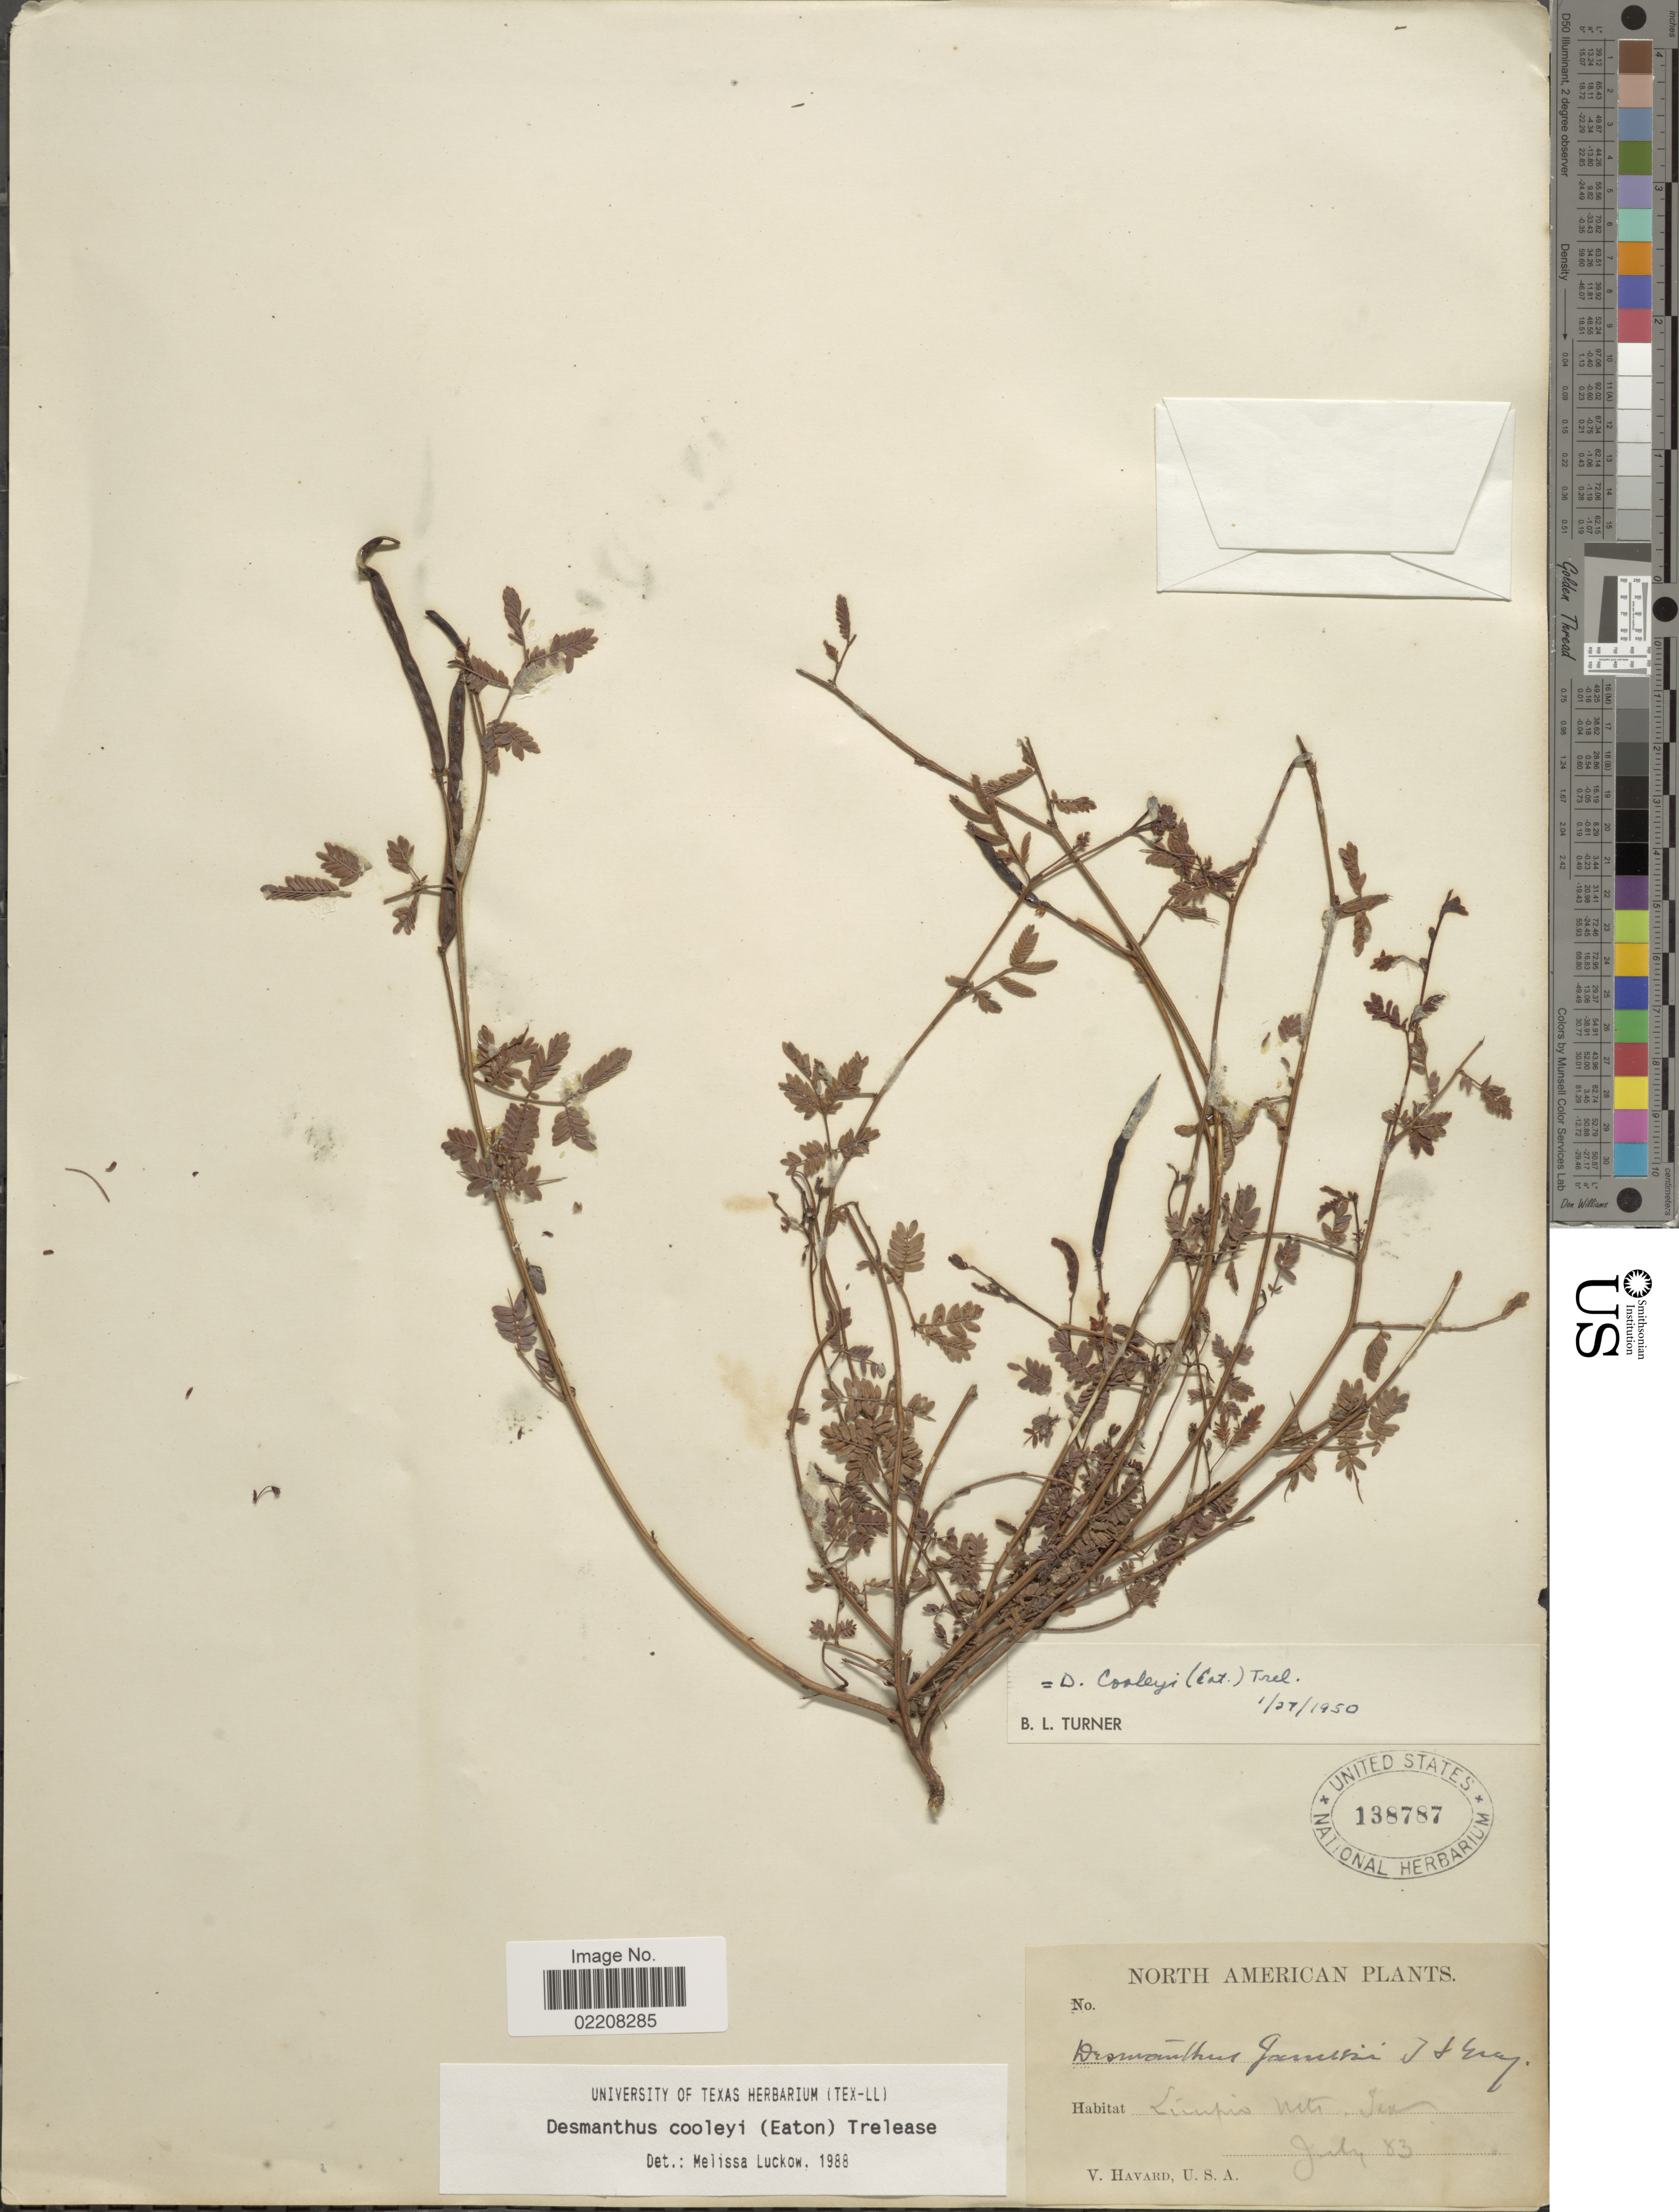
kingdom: Plantae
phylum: Tracheophyta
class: Magnoliopsida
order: Fabales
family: Fabaceae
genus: Desmanthus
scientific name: Desmanthus cooleyi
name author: (Eaton) Trel.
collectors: V. Havard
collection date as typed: Transcribed d/m/y: /7/83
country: United States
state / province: Texas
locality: Limpio Mts. Tex.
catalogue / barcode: US 138787